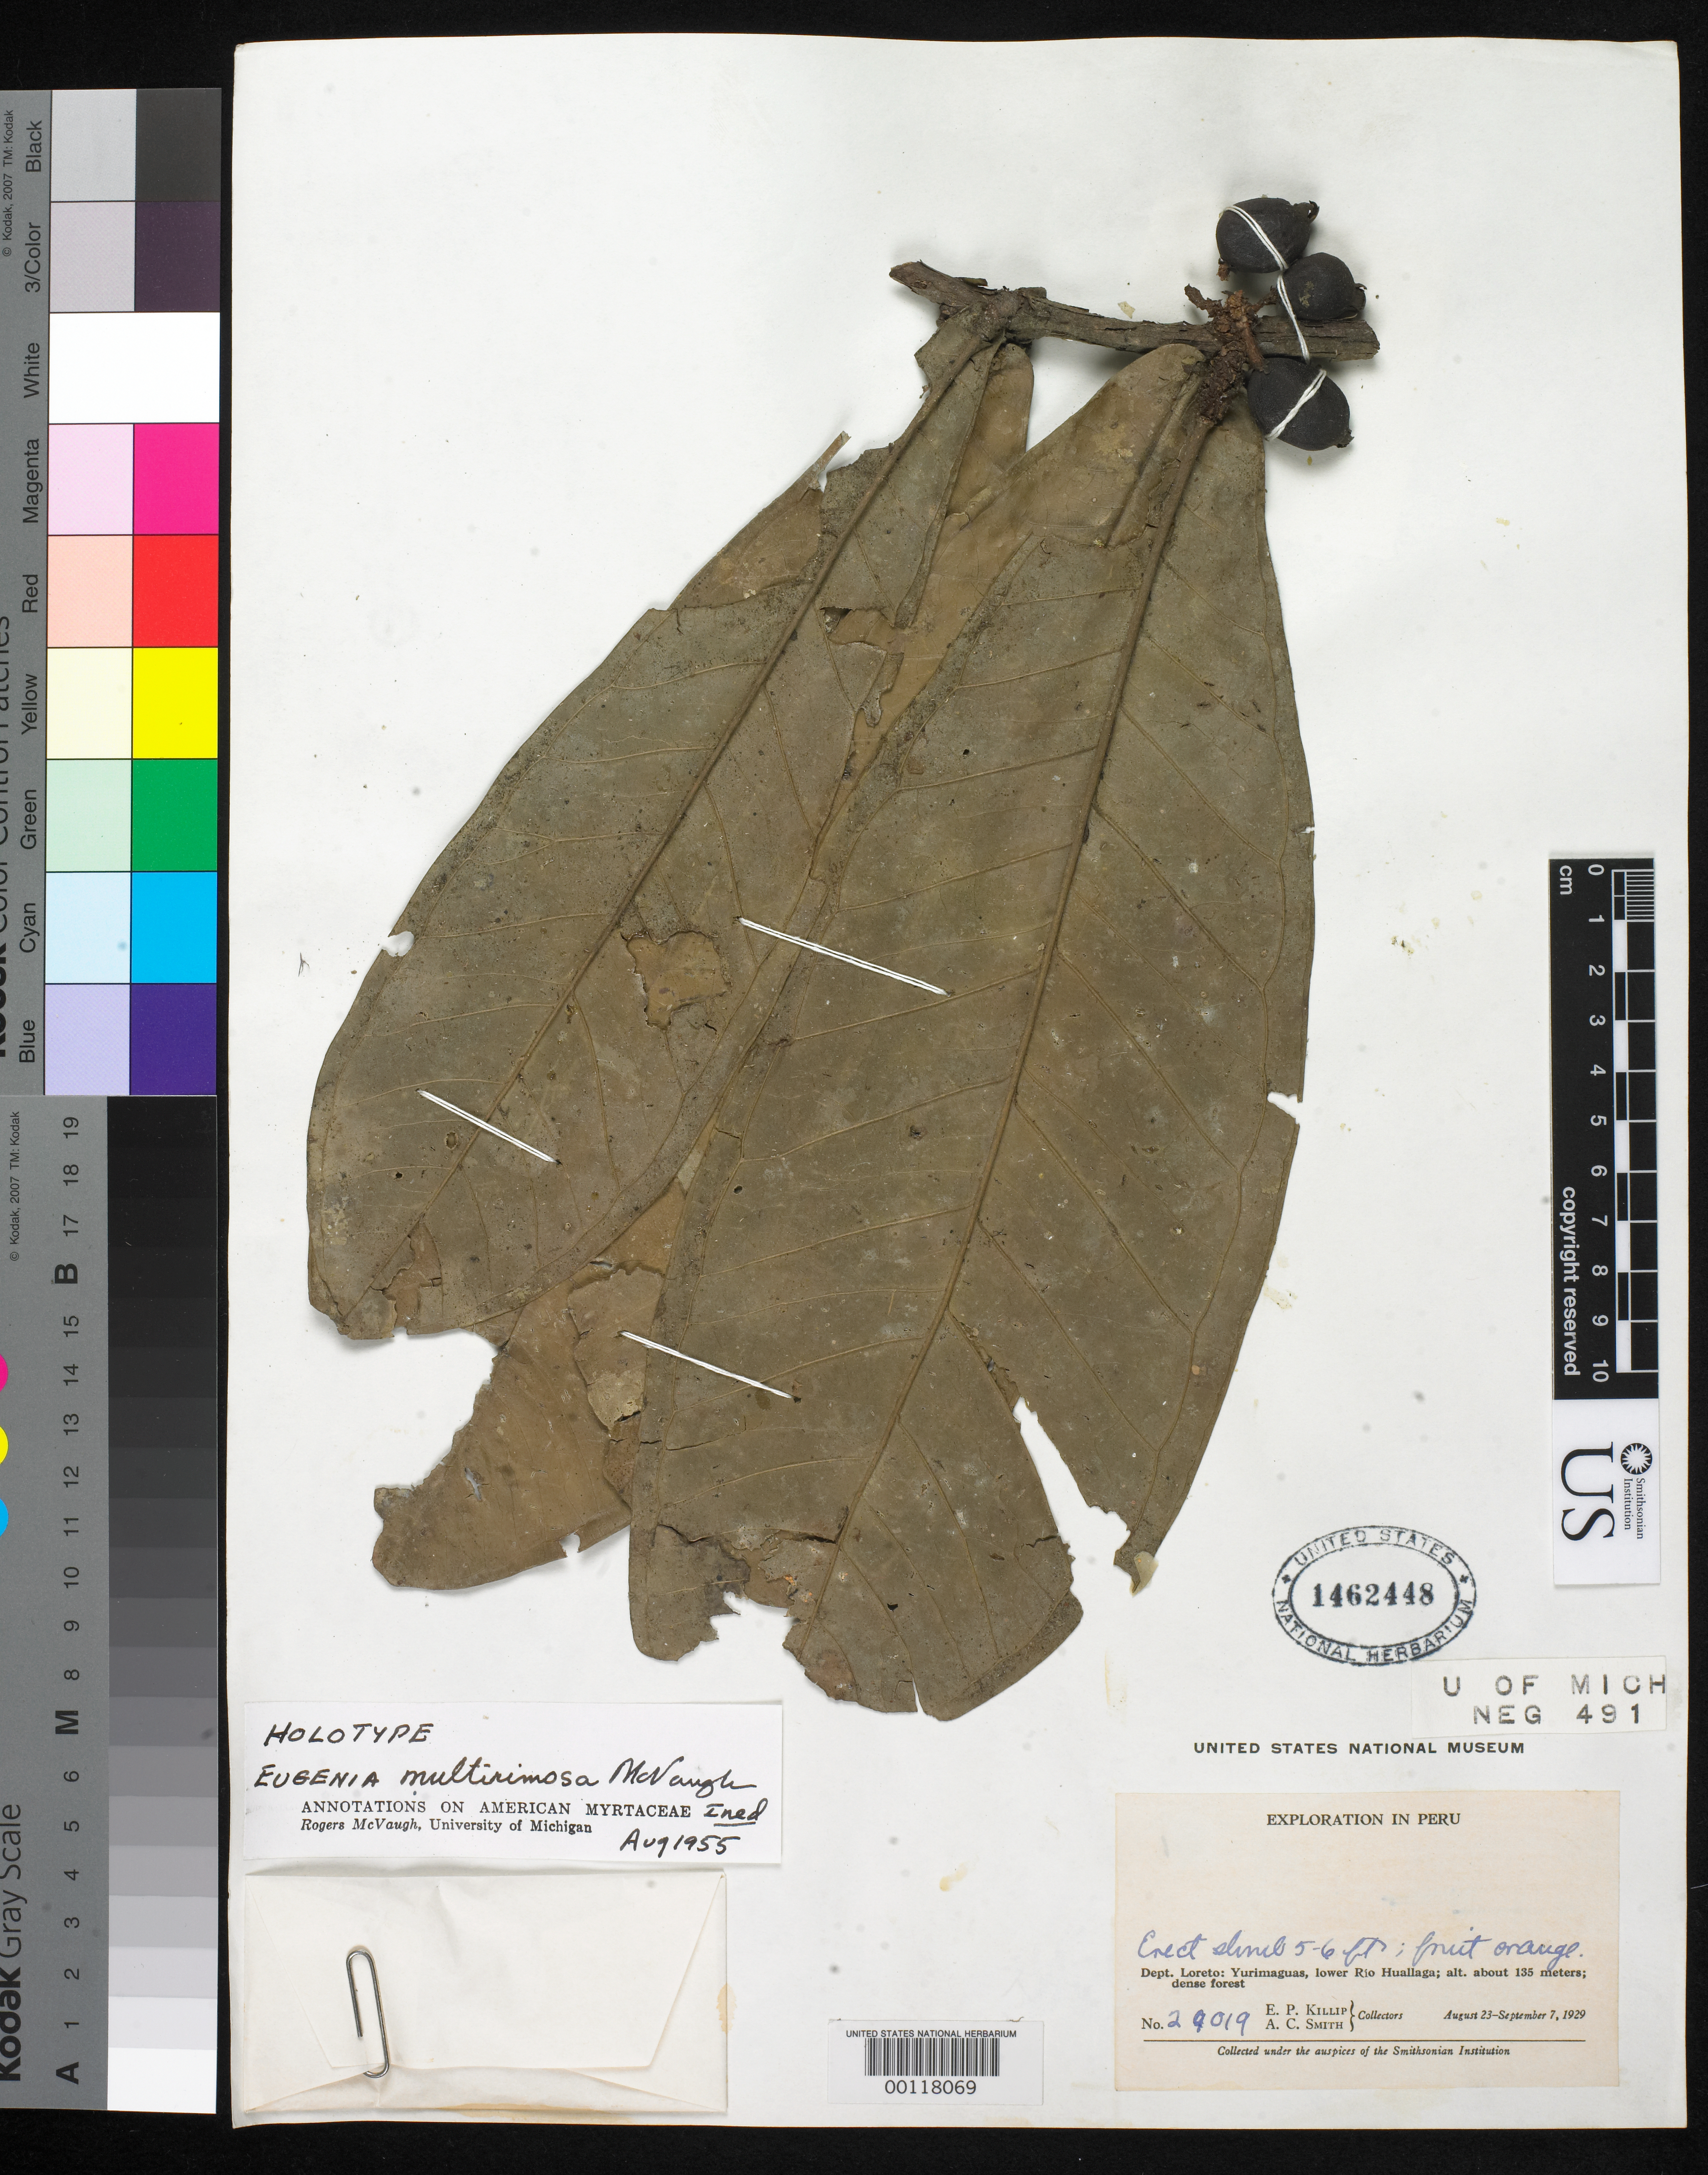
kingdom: Plantae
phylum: Tracheophyta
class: Magnoliopsida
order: Myrtales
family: Myrtaceae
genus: Eugenia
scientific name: Eugenia multirimosa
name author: McVaugh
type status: Holotype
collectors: E. P. Killip & A. C. Smith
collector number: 29019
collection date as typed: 23 Aug 1929 to 07 Sep 1929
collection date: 1929-08-23/1929-09-07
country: Peru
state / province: Loreto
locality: Yurimaguas, lower Rio Hyallaga.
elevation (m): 135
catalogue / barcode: US 1462448